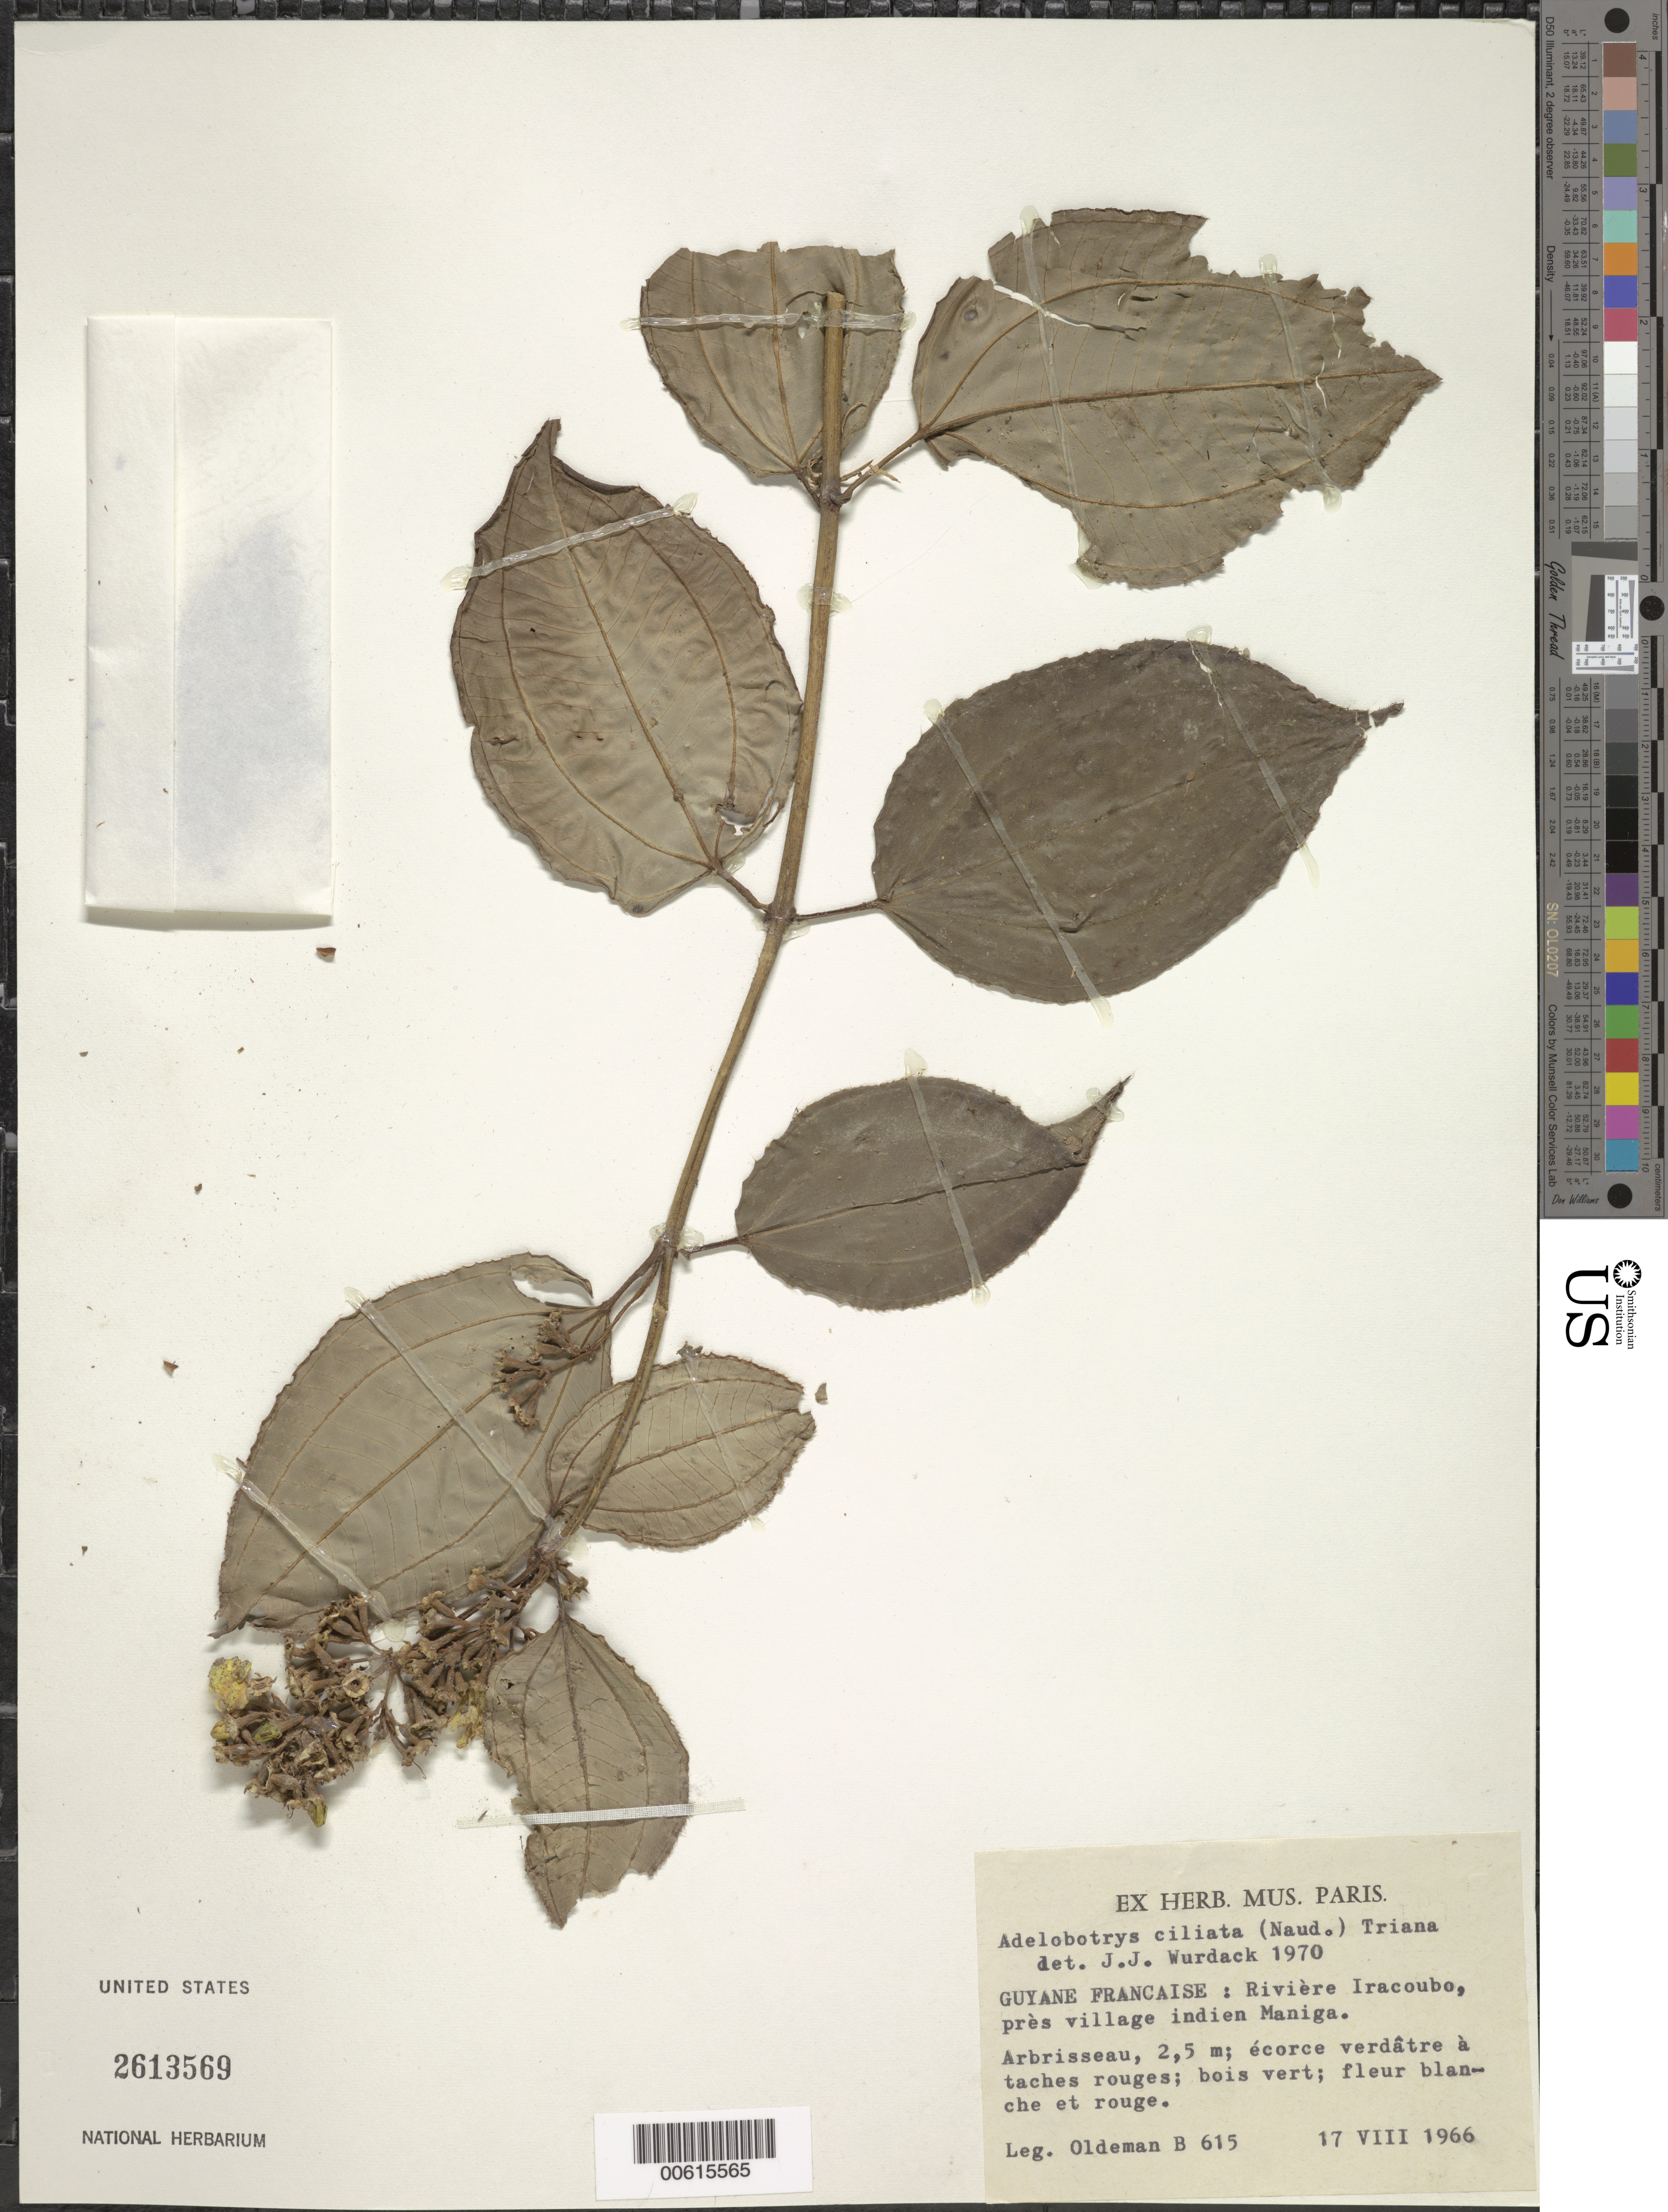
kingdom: Plantae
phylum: Tracheophyta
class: Magnoliopsida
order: Myrtales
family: Melastomataceae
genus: Adelobotrys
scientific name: Adelobotrys ciliata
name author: (Naudin) Triana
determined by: Wurdack, John J., (US), US (UNITED STATES)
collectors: R. Oldeman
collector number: B 615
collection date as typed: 17-Aug-66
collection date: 1966-08-17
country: French Guiana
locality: Rivière Iracoubo, rives près du village indien Maniga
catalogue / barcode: US 2613569